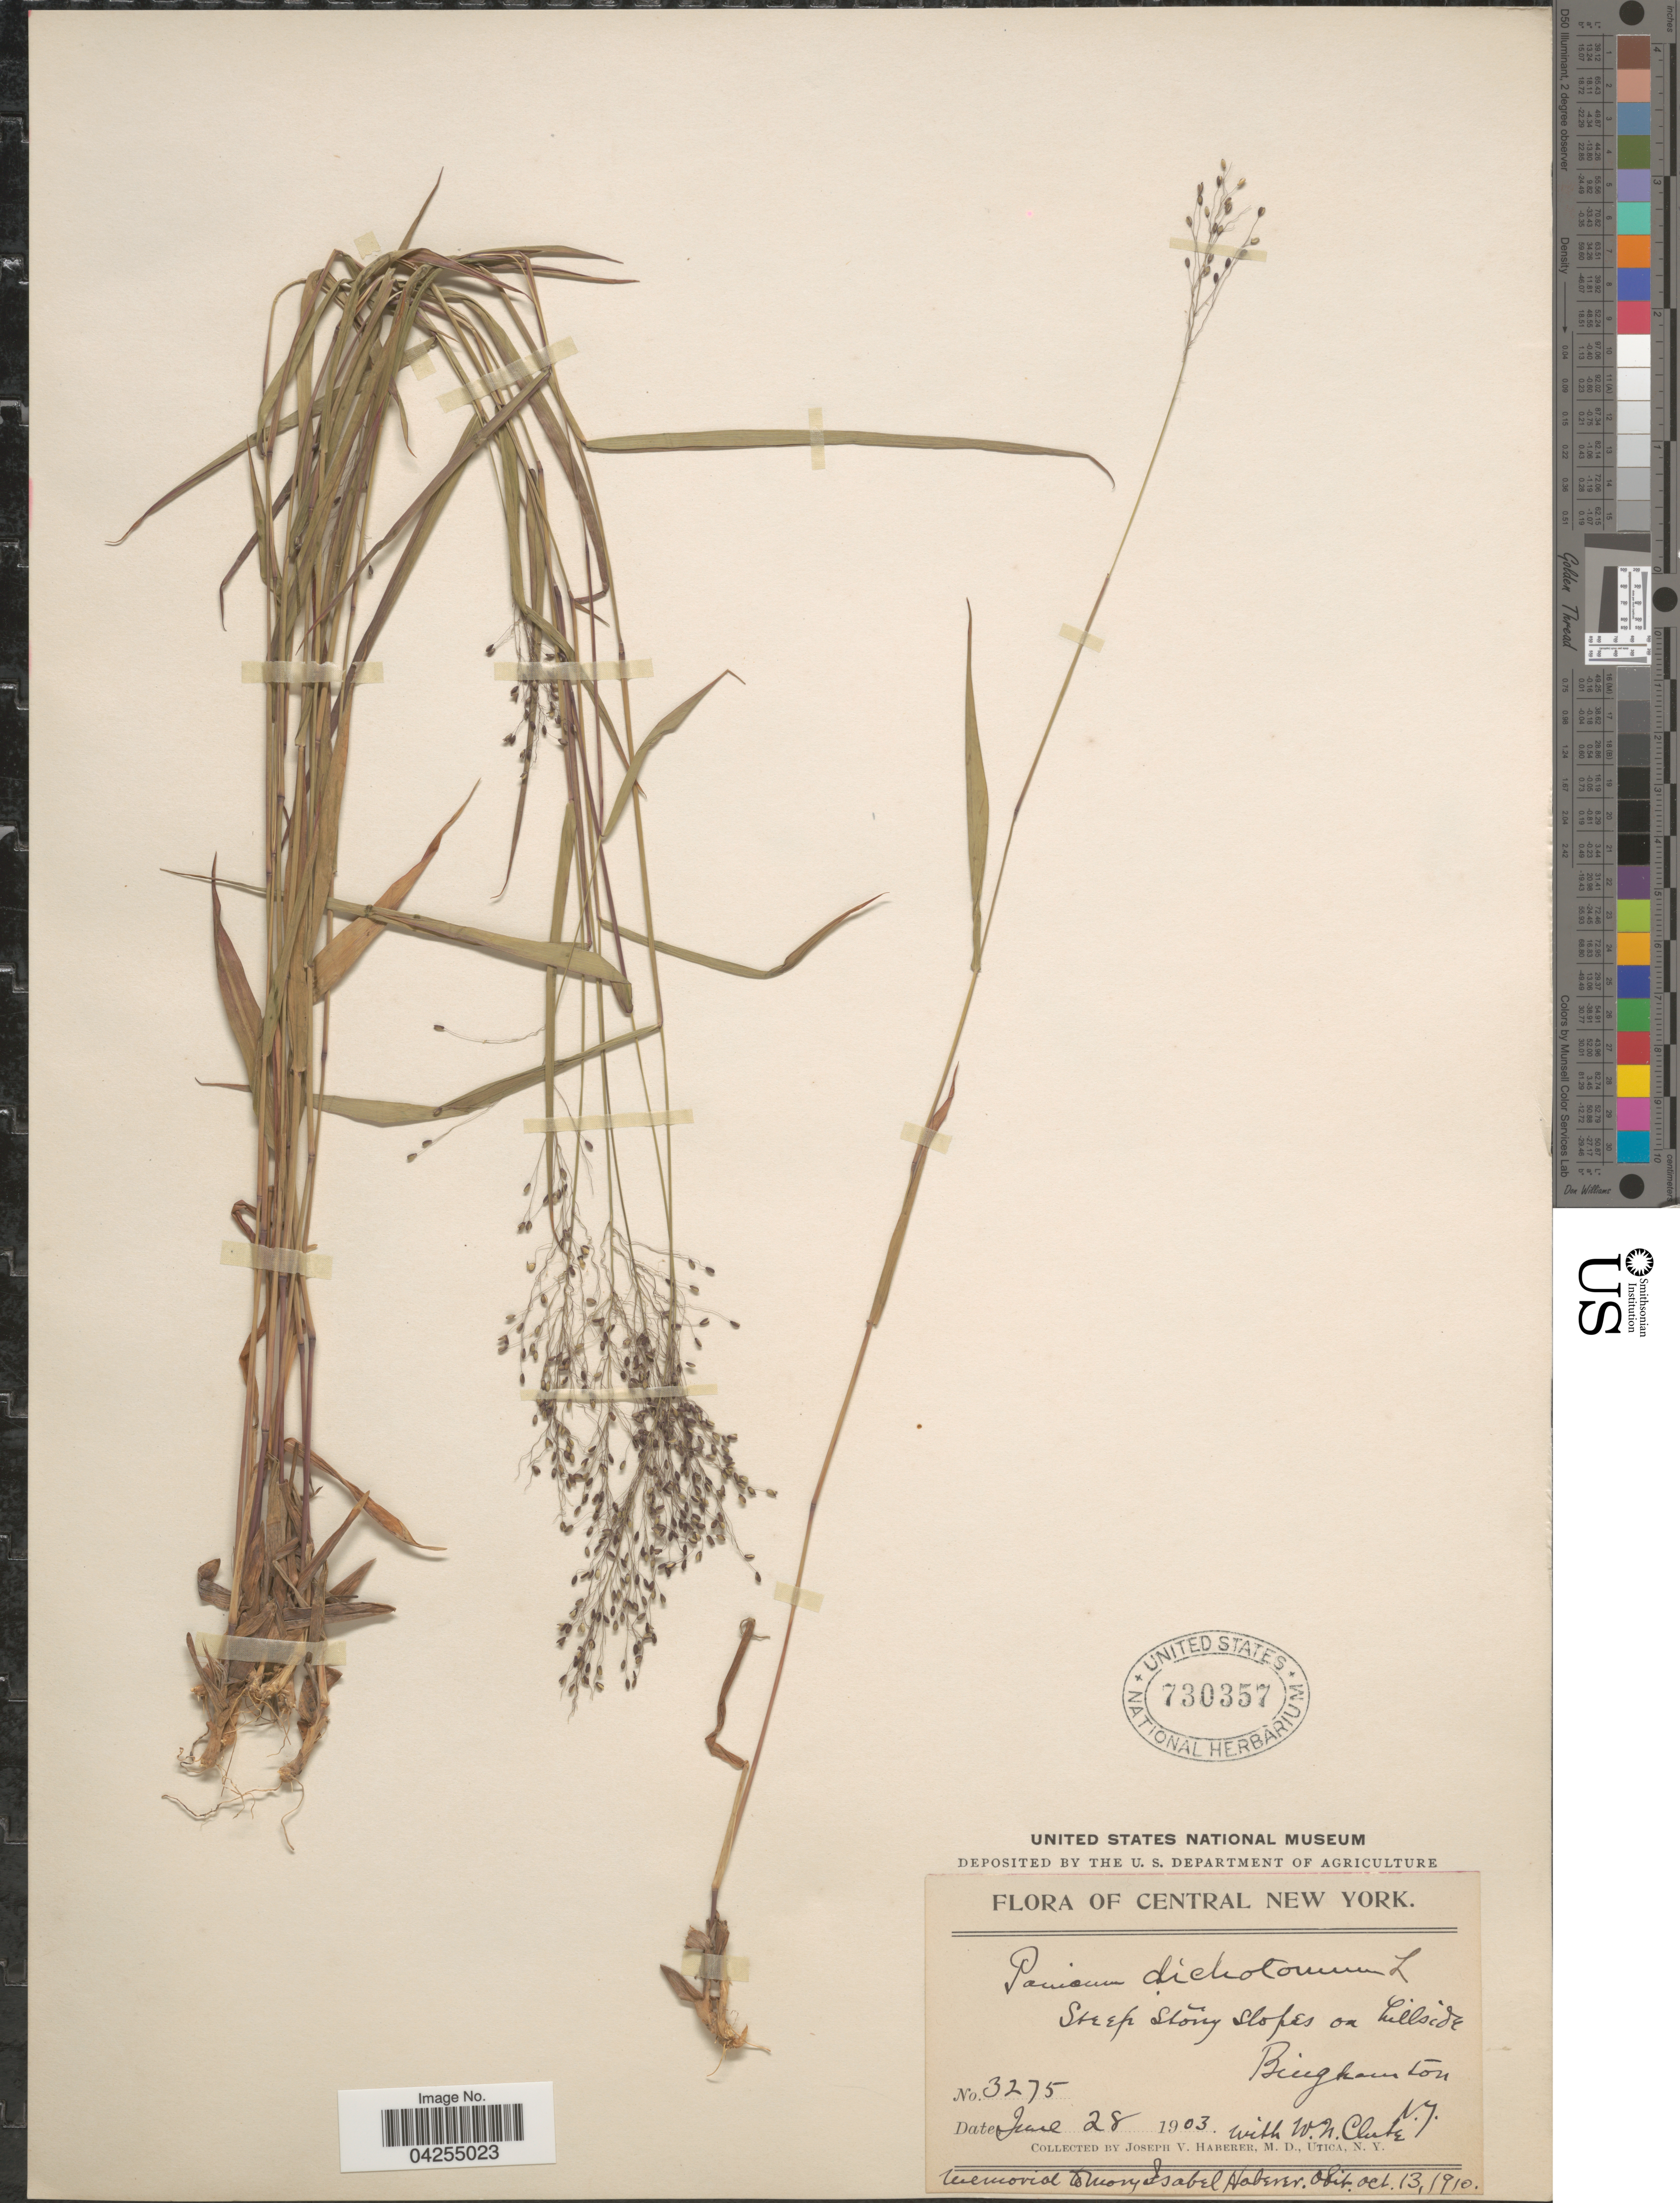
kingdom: Plantae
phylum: Tracheophyta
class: Liliopsida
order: Poales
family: Poaceae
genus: Dichanthelium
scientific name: Dichanthelium dichotomum var. dichotomum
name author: (L.) Gould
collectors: J. V. Haberer & W. N. Clute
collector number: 3275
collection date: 1903-06-28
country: United States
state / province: New York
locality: Central New York. Steep stony slopes on hillside. Binghamton.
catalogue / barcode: US 730357